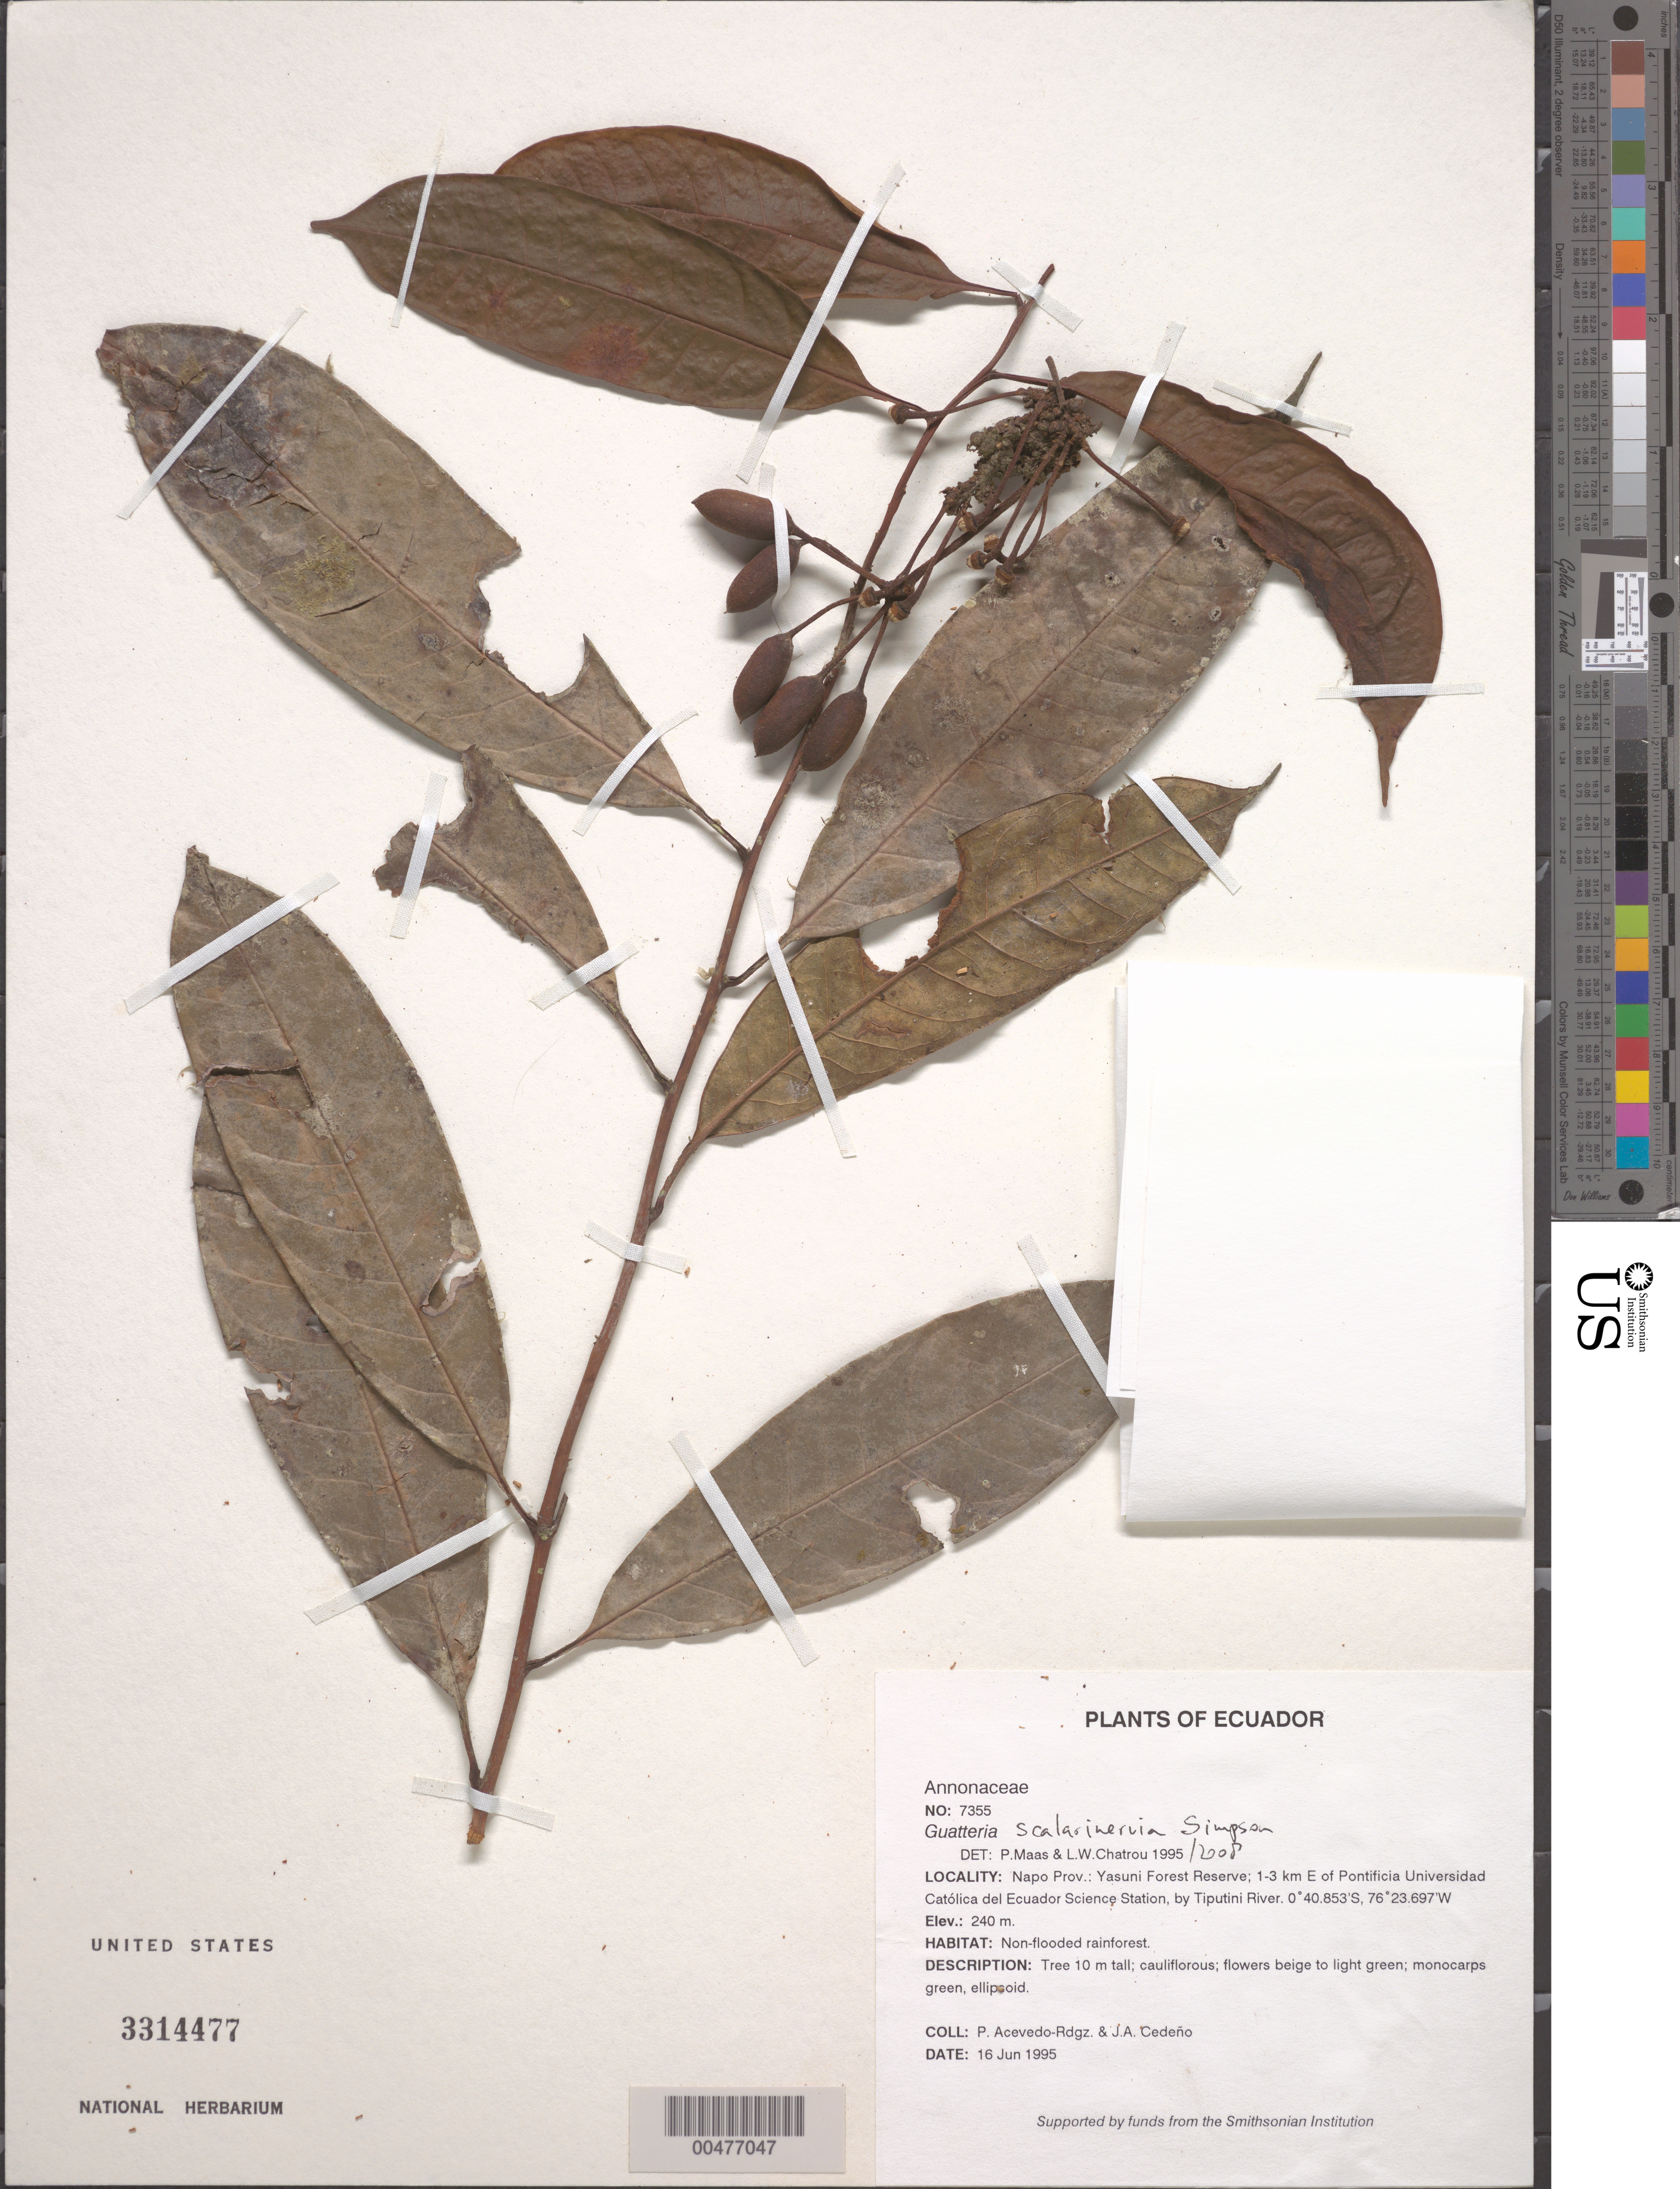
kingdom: Plantae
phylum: Tracheophyta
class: Magnoliopsida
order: Magnoliales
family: Annonaceae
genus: Guatteria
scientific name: Guatteria scalarinervia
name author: D.R. Simpson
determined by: Erkens et al.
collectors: P. Acevedo-Rodr. & J. A. Cedeño M.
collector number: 7355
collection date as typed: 16 Jun 1995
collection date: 1995-06-16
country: Ecuador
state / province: Napo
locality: Napo Prov.: Yasuni Forest Reserve; 1-3 km E of Pontificia Universidad Católica del Ecuador Science Station by Tiputini River.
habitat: Non-flooded rainforest.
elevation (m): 240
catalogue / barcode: US 3314477